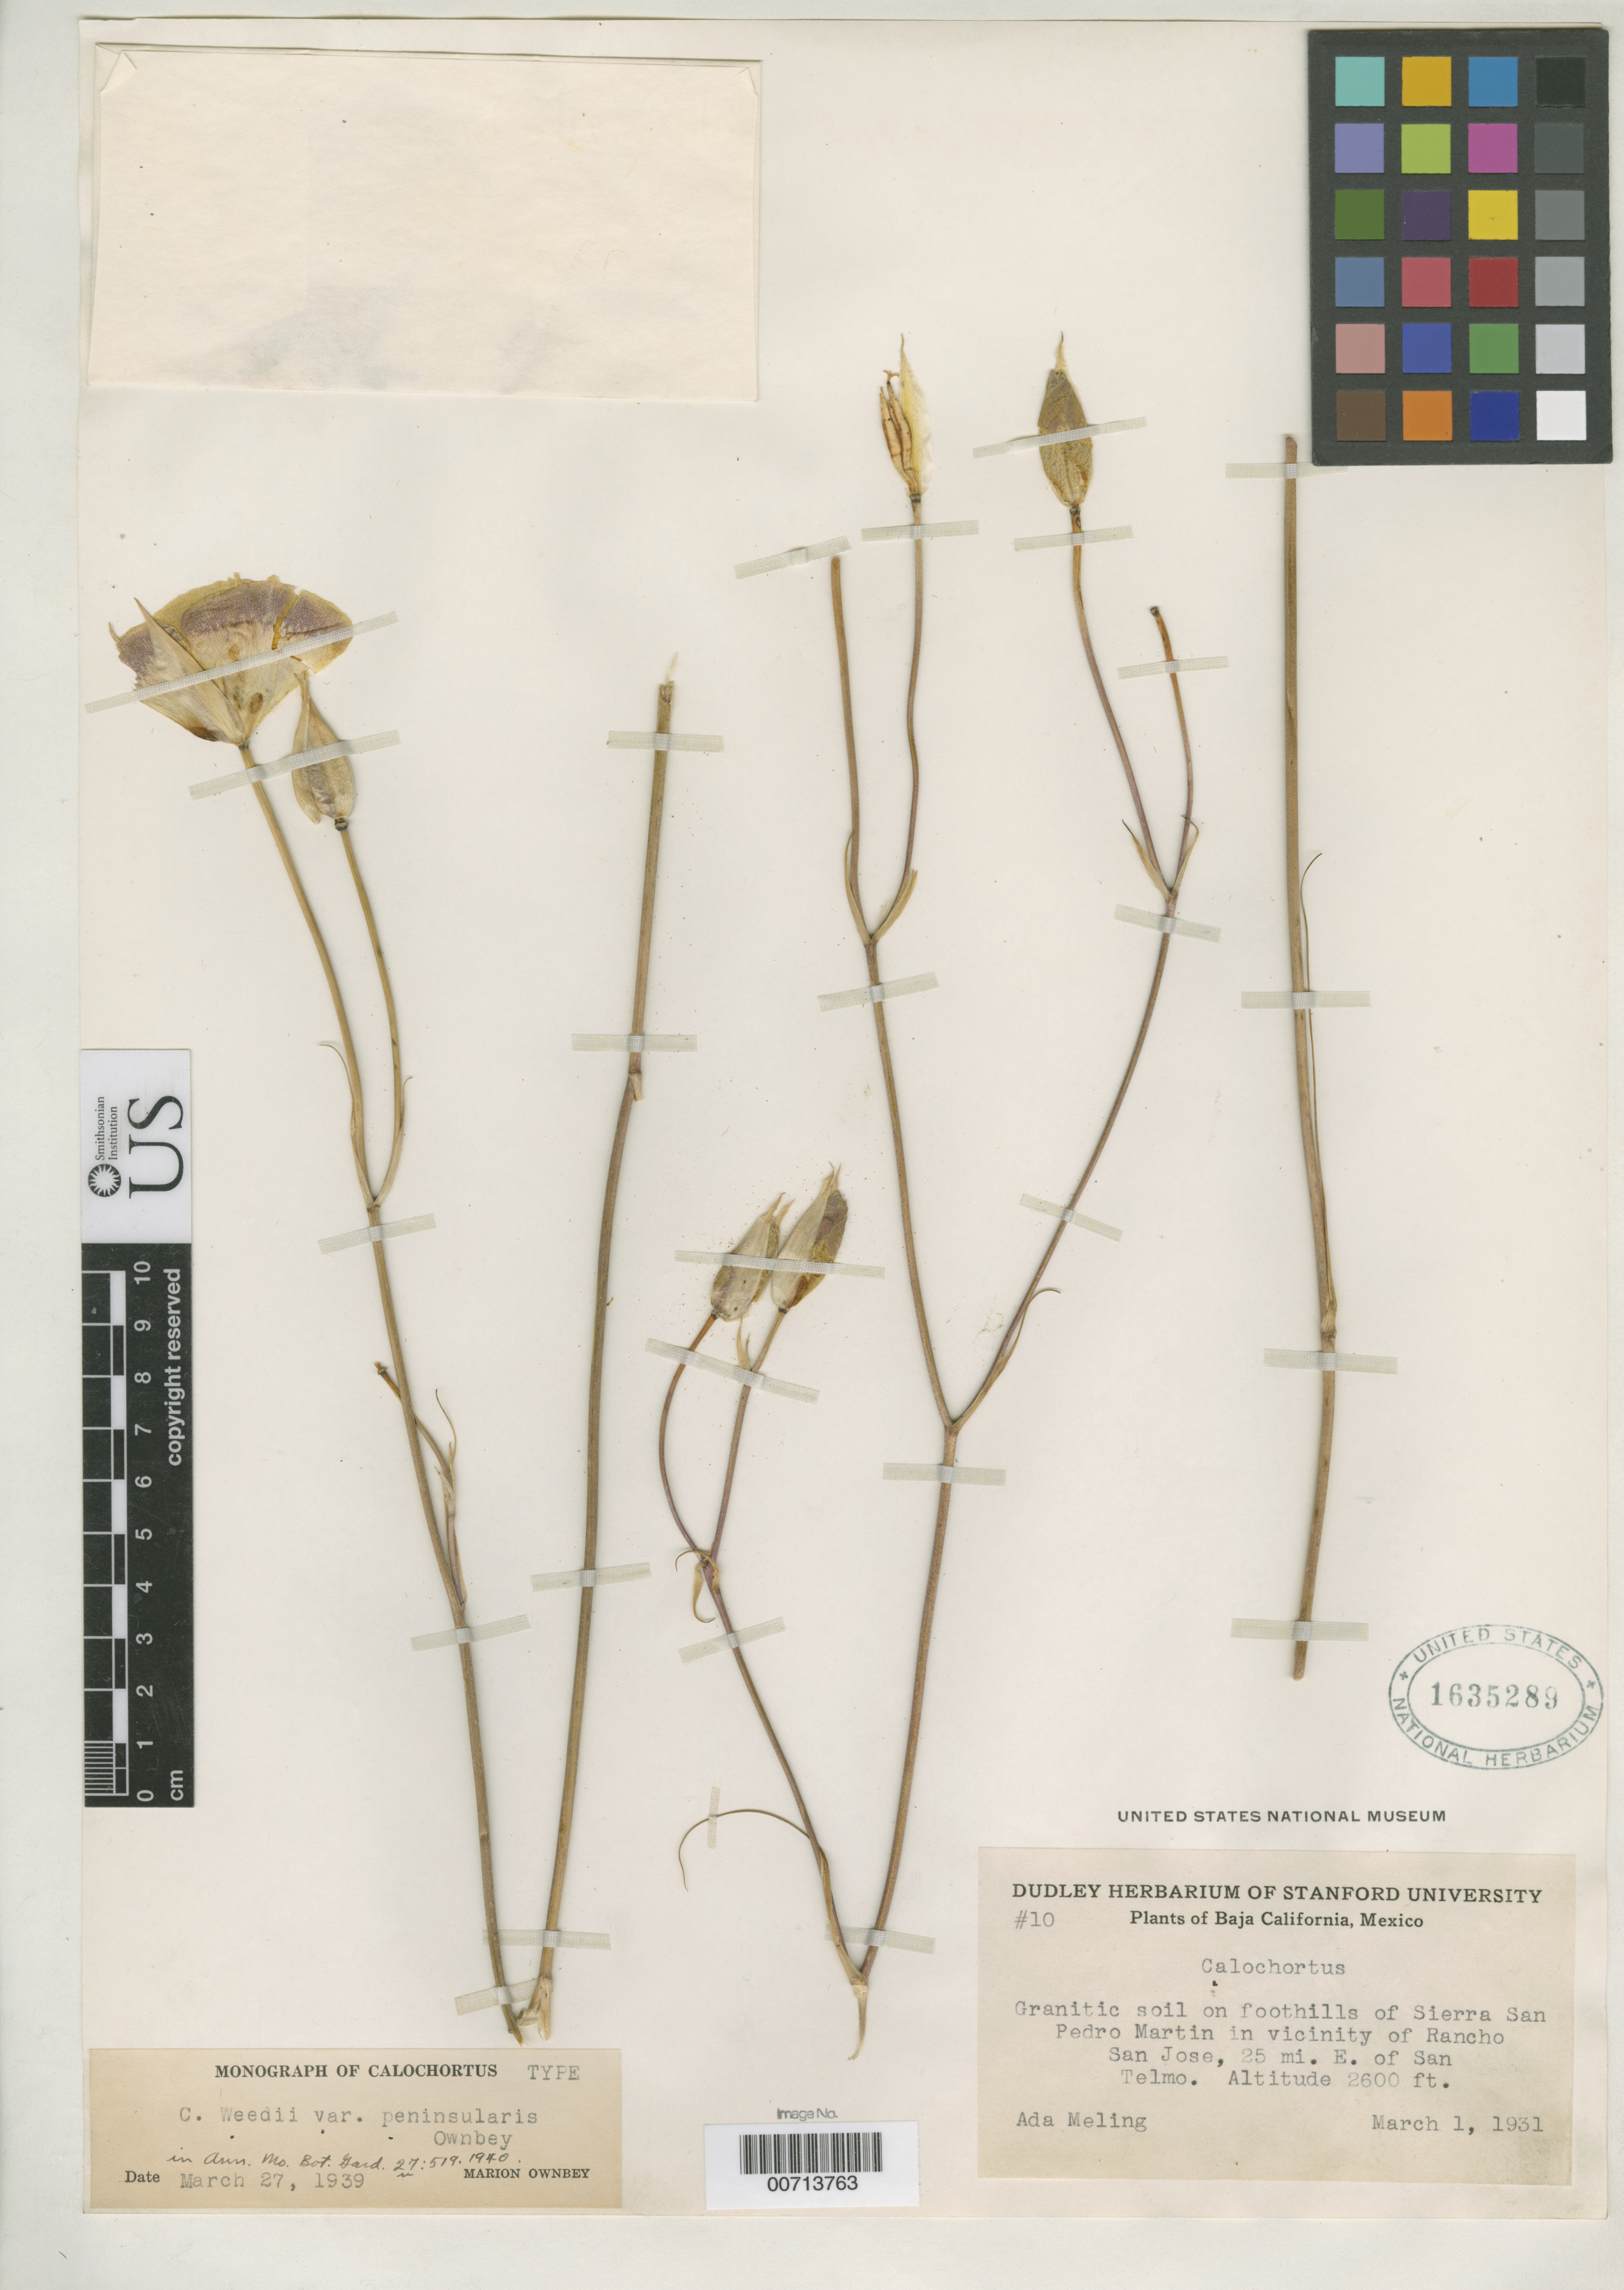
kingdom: Plantae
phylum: Tracheophyta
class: Liliopsida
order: Liliales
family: Liliaceae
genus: Calochortus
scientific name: Calochortus weedii var. peninsularis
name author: Ownbey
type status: Holotype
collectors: A. Meling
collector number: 10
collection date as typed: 01 Mar 1931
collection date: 1931-03-01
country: Mexico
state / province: Baja California Norte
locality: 25 mi E of San Telmo, vicinity of Rancho San Jose.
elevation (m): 780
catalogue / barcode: US 1635289